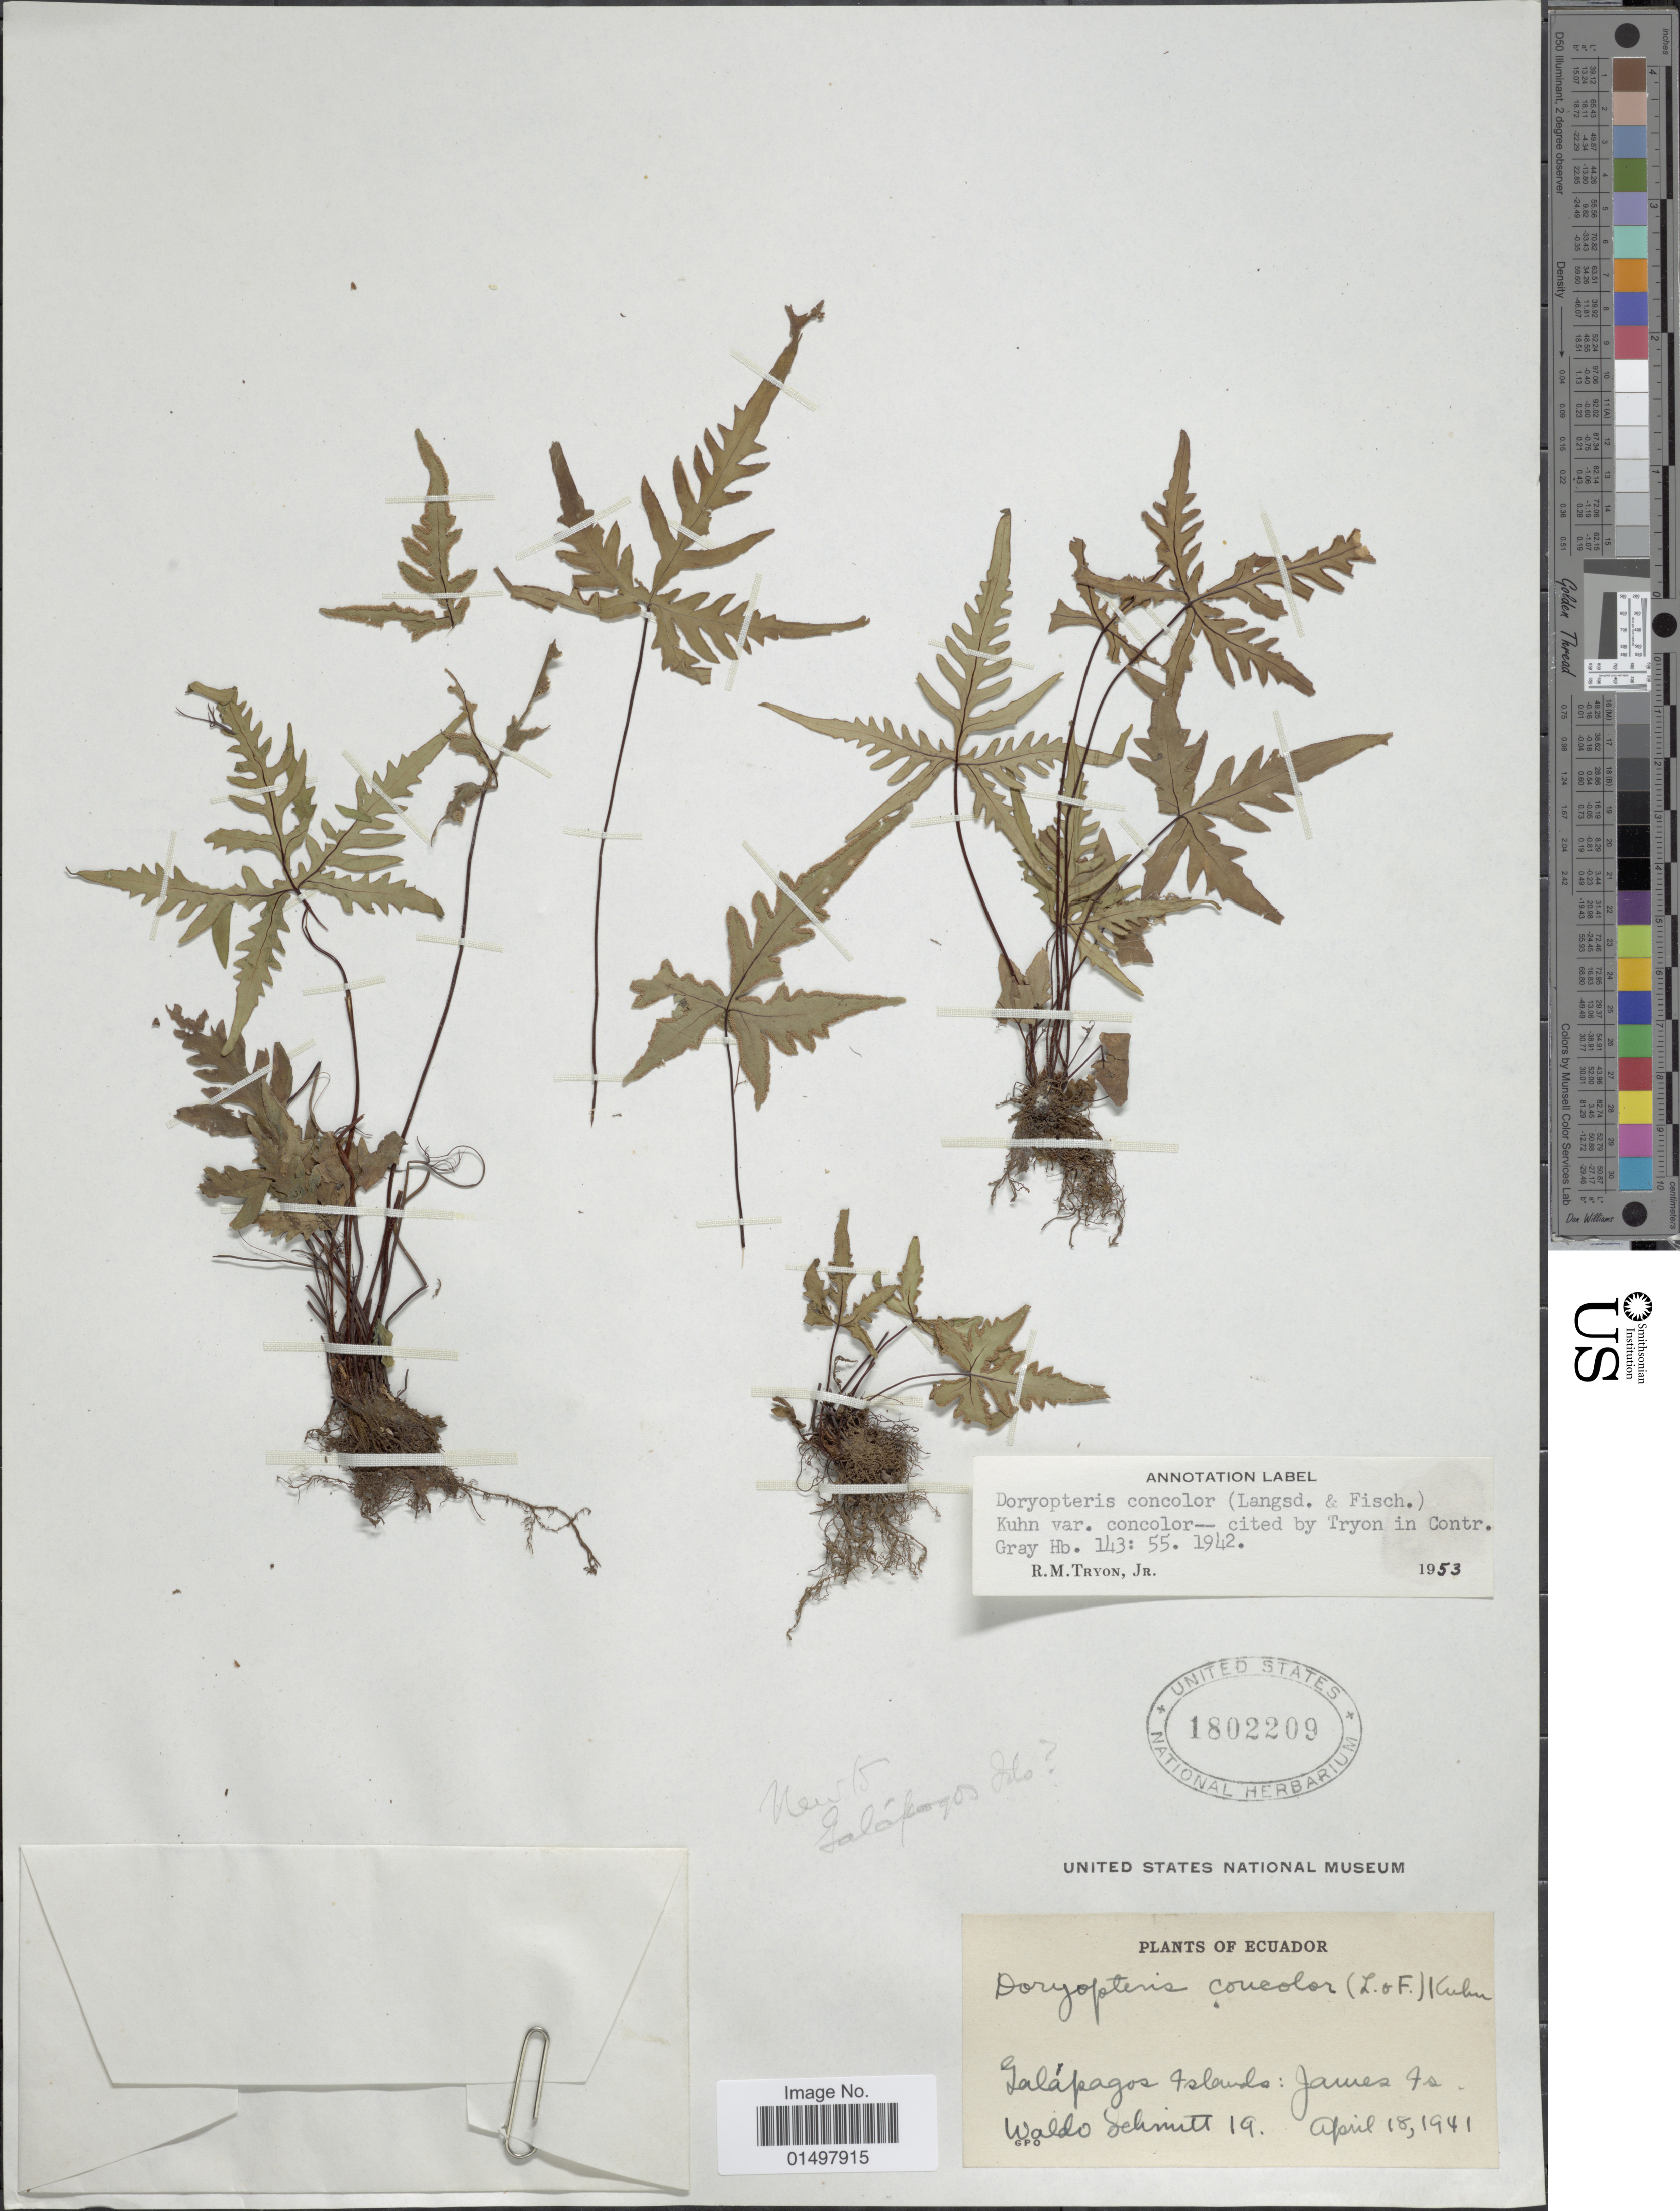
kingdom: Plantae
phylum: Tracheophyta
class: Polypodiopsida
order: Polypodiales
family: Pteridaceae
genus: Doryopteris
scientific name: Doryopteris concolor var. typica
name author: (Langsd. & Fisch.) Kuhn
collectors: W. L. Schmitt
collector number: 19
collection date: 1941-04-18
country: Ecuador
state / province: Colón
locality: Galapagos Islands: James Is.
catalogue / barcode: US 1802209